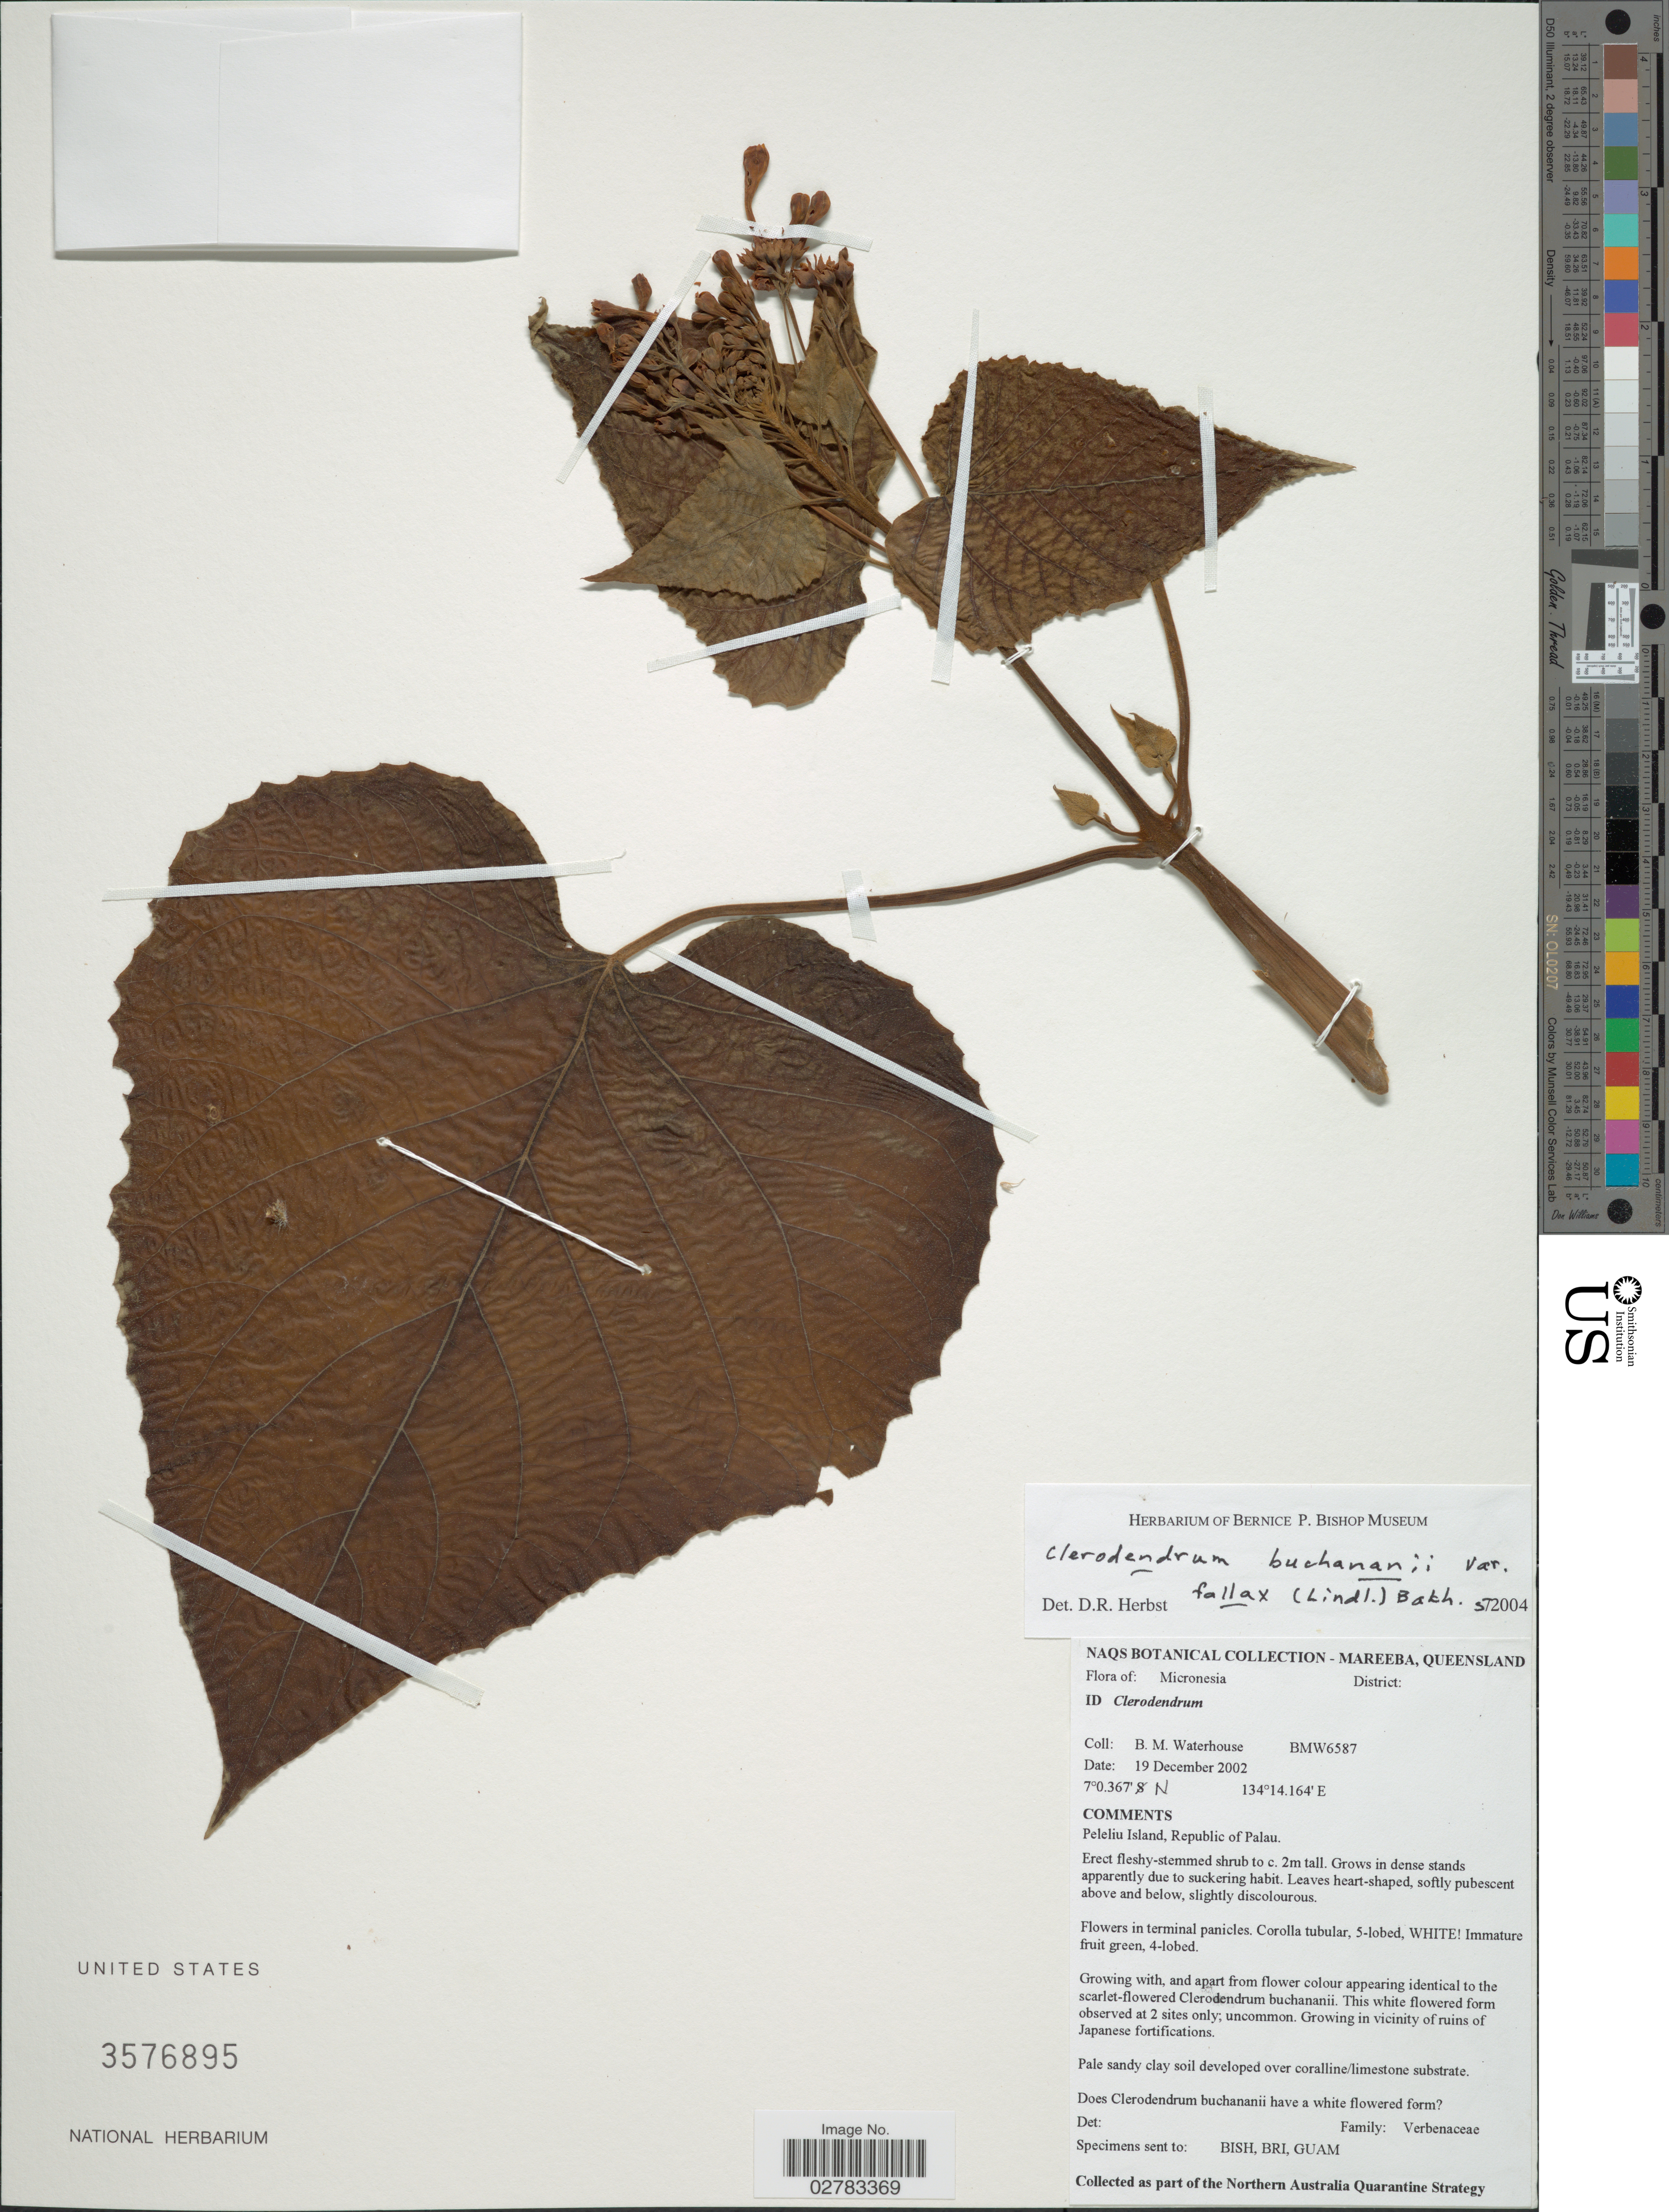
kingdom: Plantae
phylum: Tracheophyta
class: Magnoliopsida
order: Lamiales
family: Lamiaceae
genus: Clerodendrum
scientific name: Clerodendrum speciosissimum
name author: Drapiez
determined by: Wagner, W. L., (BOT), Smithsonian Institution - National Museum of Natural History (UNITED STATES)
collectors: B. Waterhouse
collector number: BMW6587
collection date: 2002-12-19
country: Palau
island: Beliliou [Peleliu]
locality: Peleliu Island, Republic of Palau.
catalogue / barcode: US 3576895